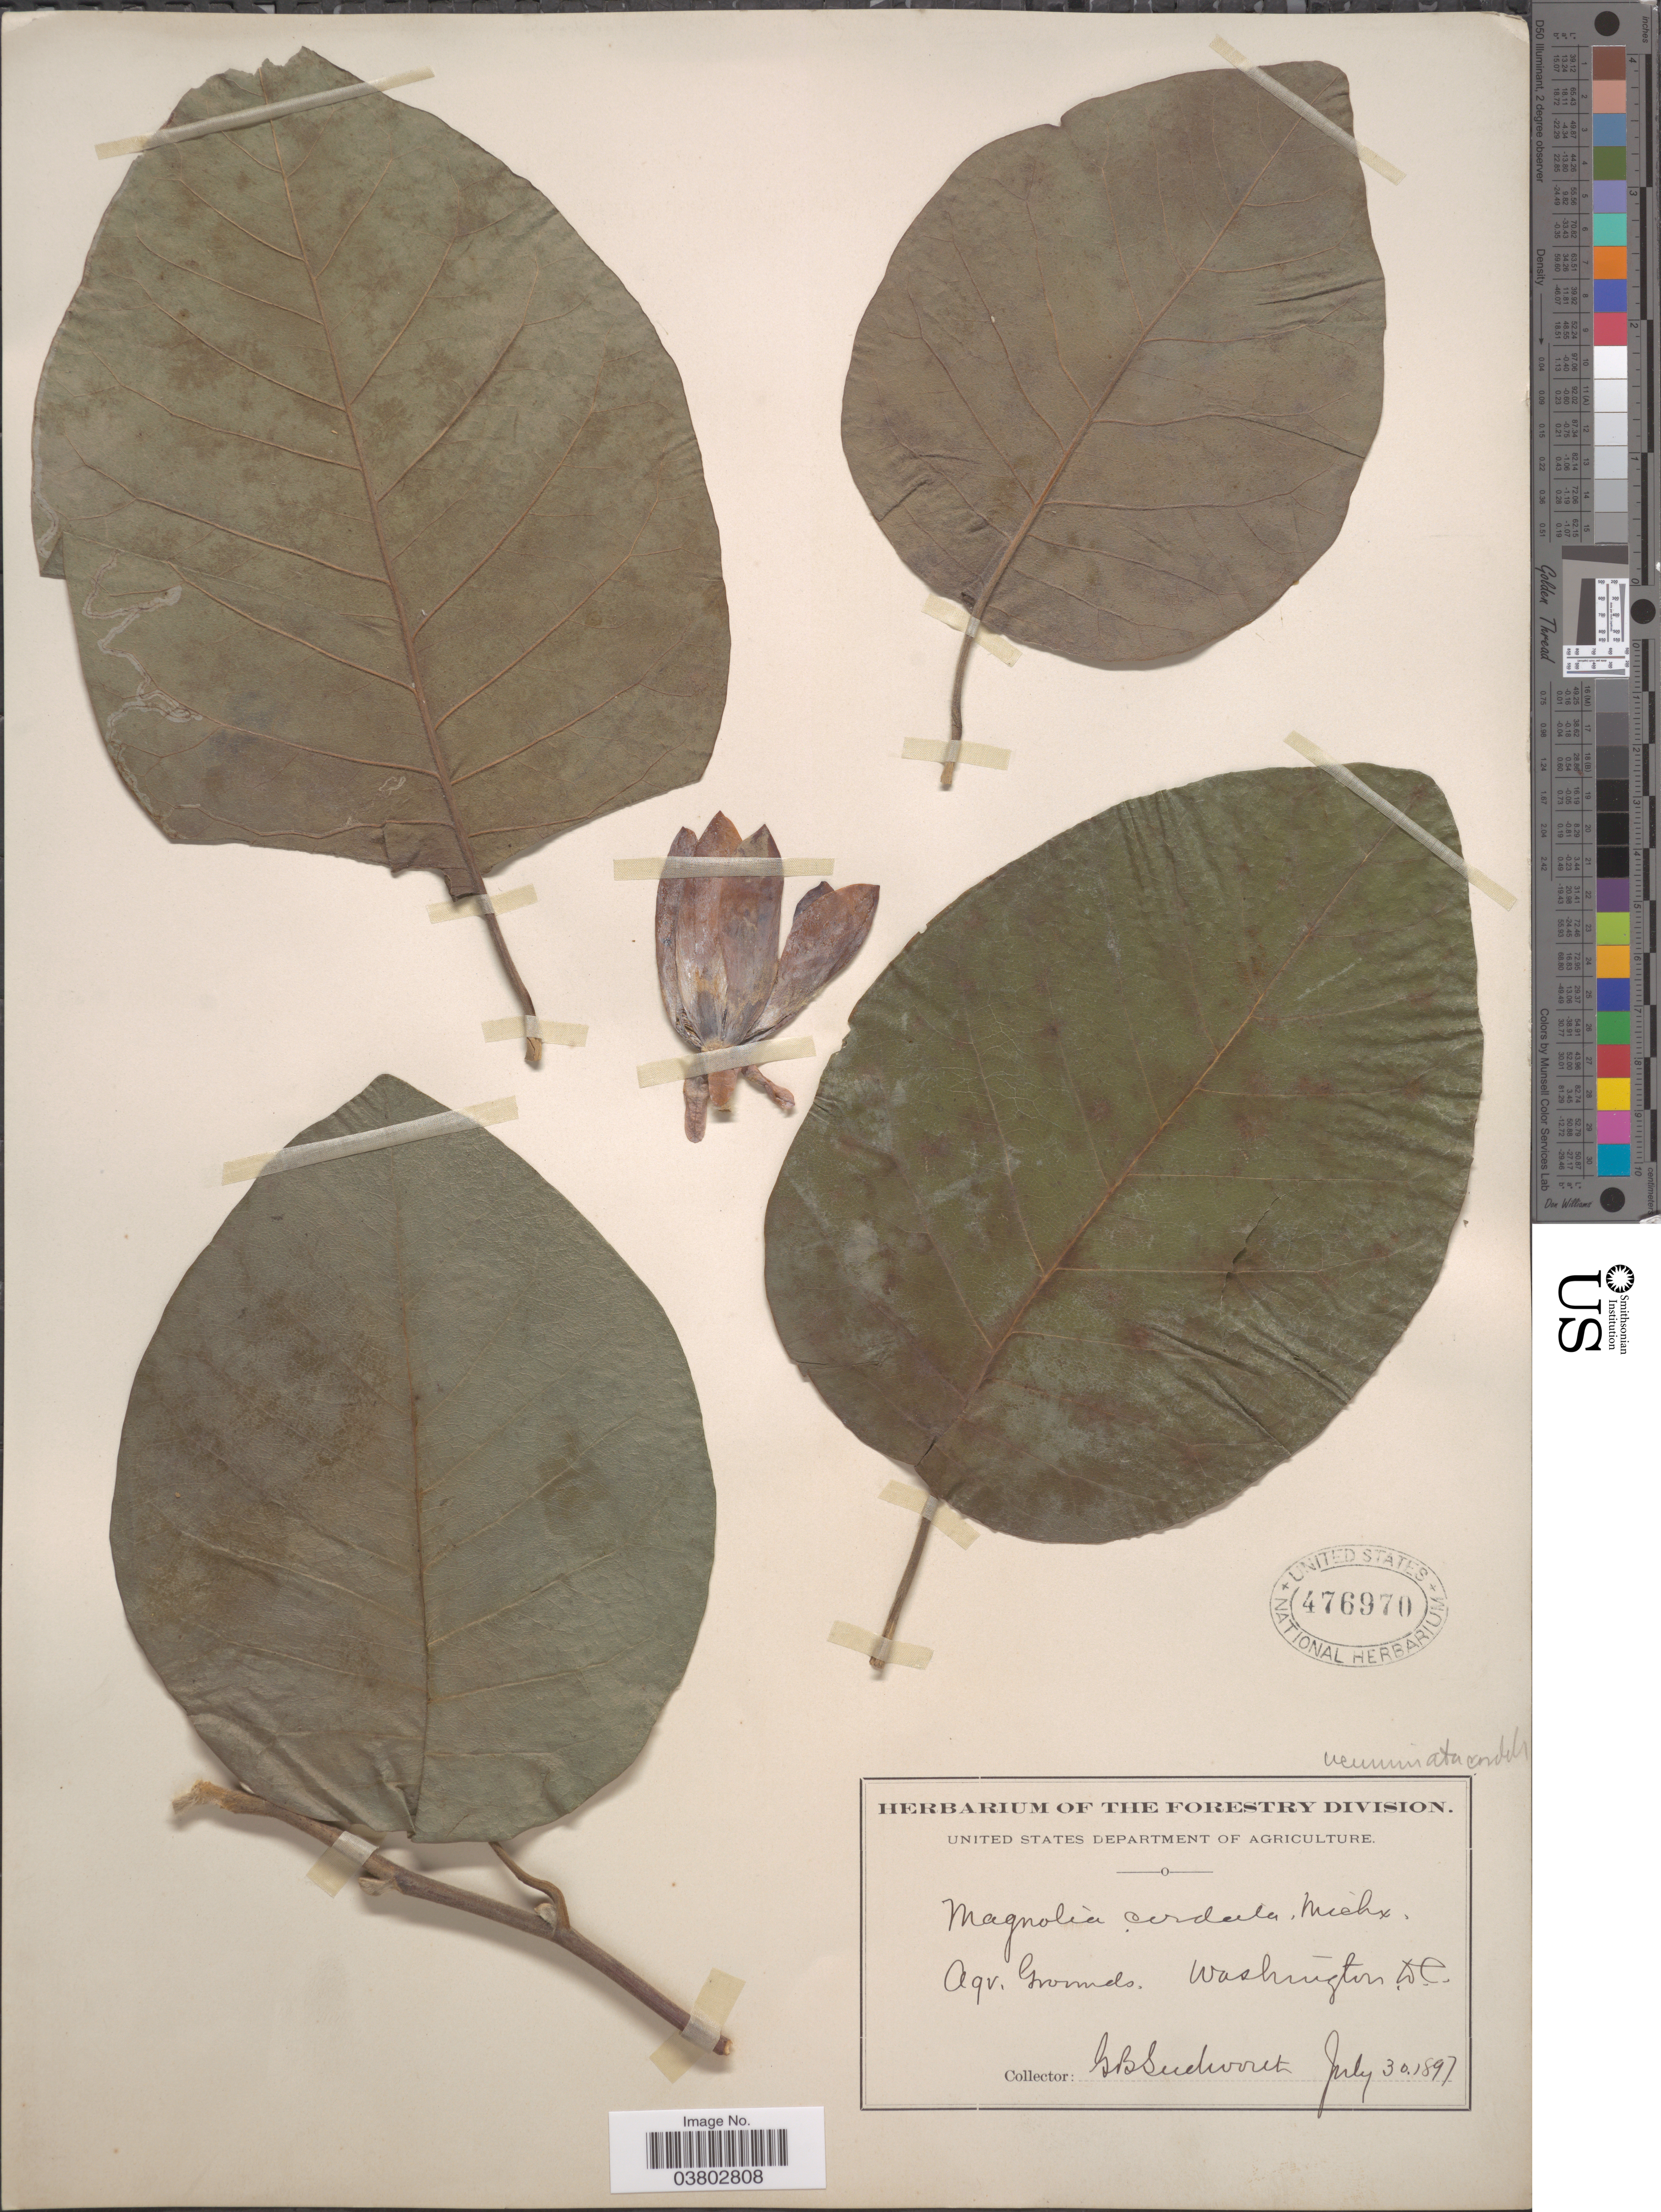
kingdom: Plantae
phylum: Tracheophyta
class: Magnoliopsida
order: Magnoliales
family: Magnoliaceae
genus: Magnolia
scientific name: Magnolia cordata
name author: Michx.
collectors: G. B. Sudworth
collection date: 1897-07-30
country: United States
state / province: District of Columbia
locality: Agr. Grounds. Washington.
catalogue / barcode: US 476970